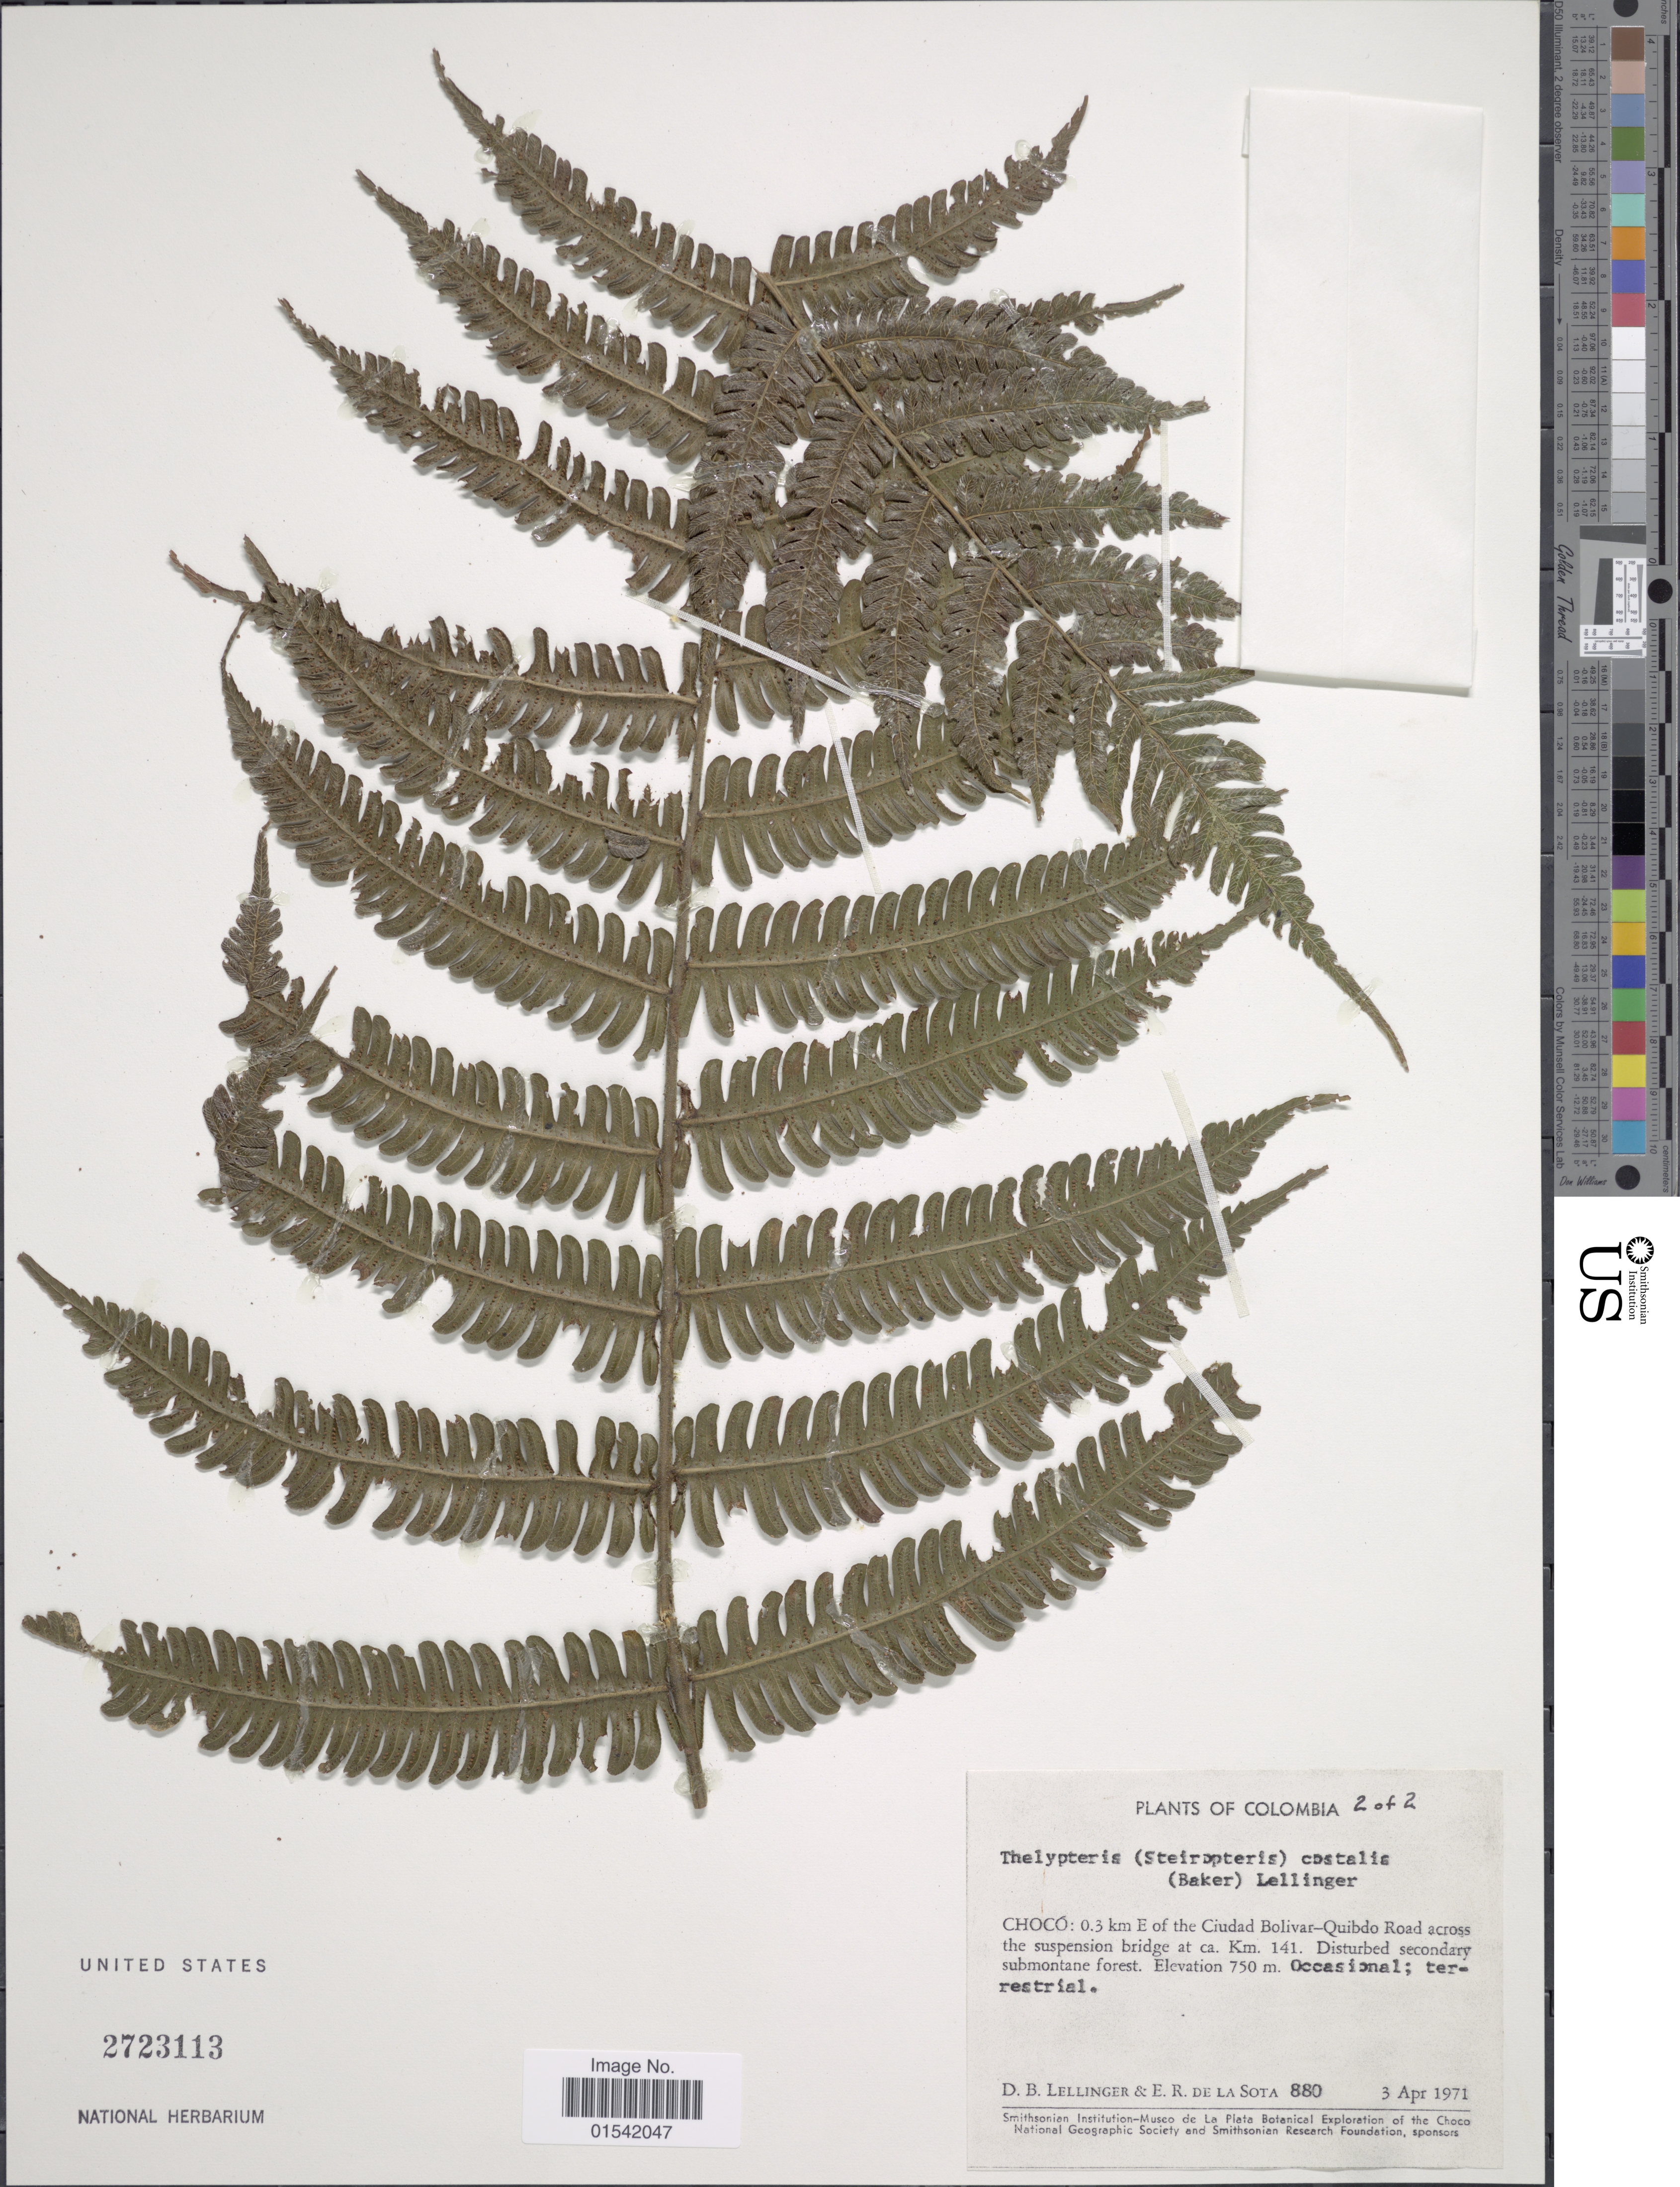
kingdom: Plantae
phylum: Tracheophyta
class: Polypodiopsida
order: Polypodiales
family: Thelypteridaceae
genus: Steiropteris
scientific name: Steiropteris leprieurii var. subcostalis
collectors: D. B. Lellinger & E. R. de la Sota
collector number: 880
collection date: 1971-04-03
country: Colombia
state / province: Chocó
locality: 0.3 km E of the Ciudad Bolivar-Quibdo Road across the suspension bridge at ca. Km. 141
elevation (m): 750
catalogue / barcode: US 2723113